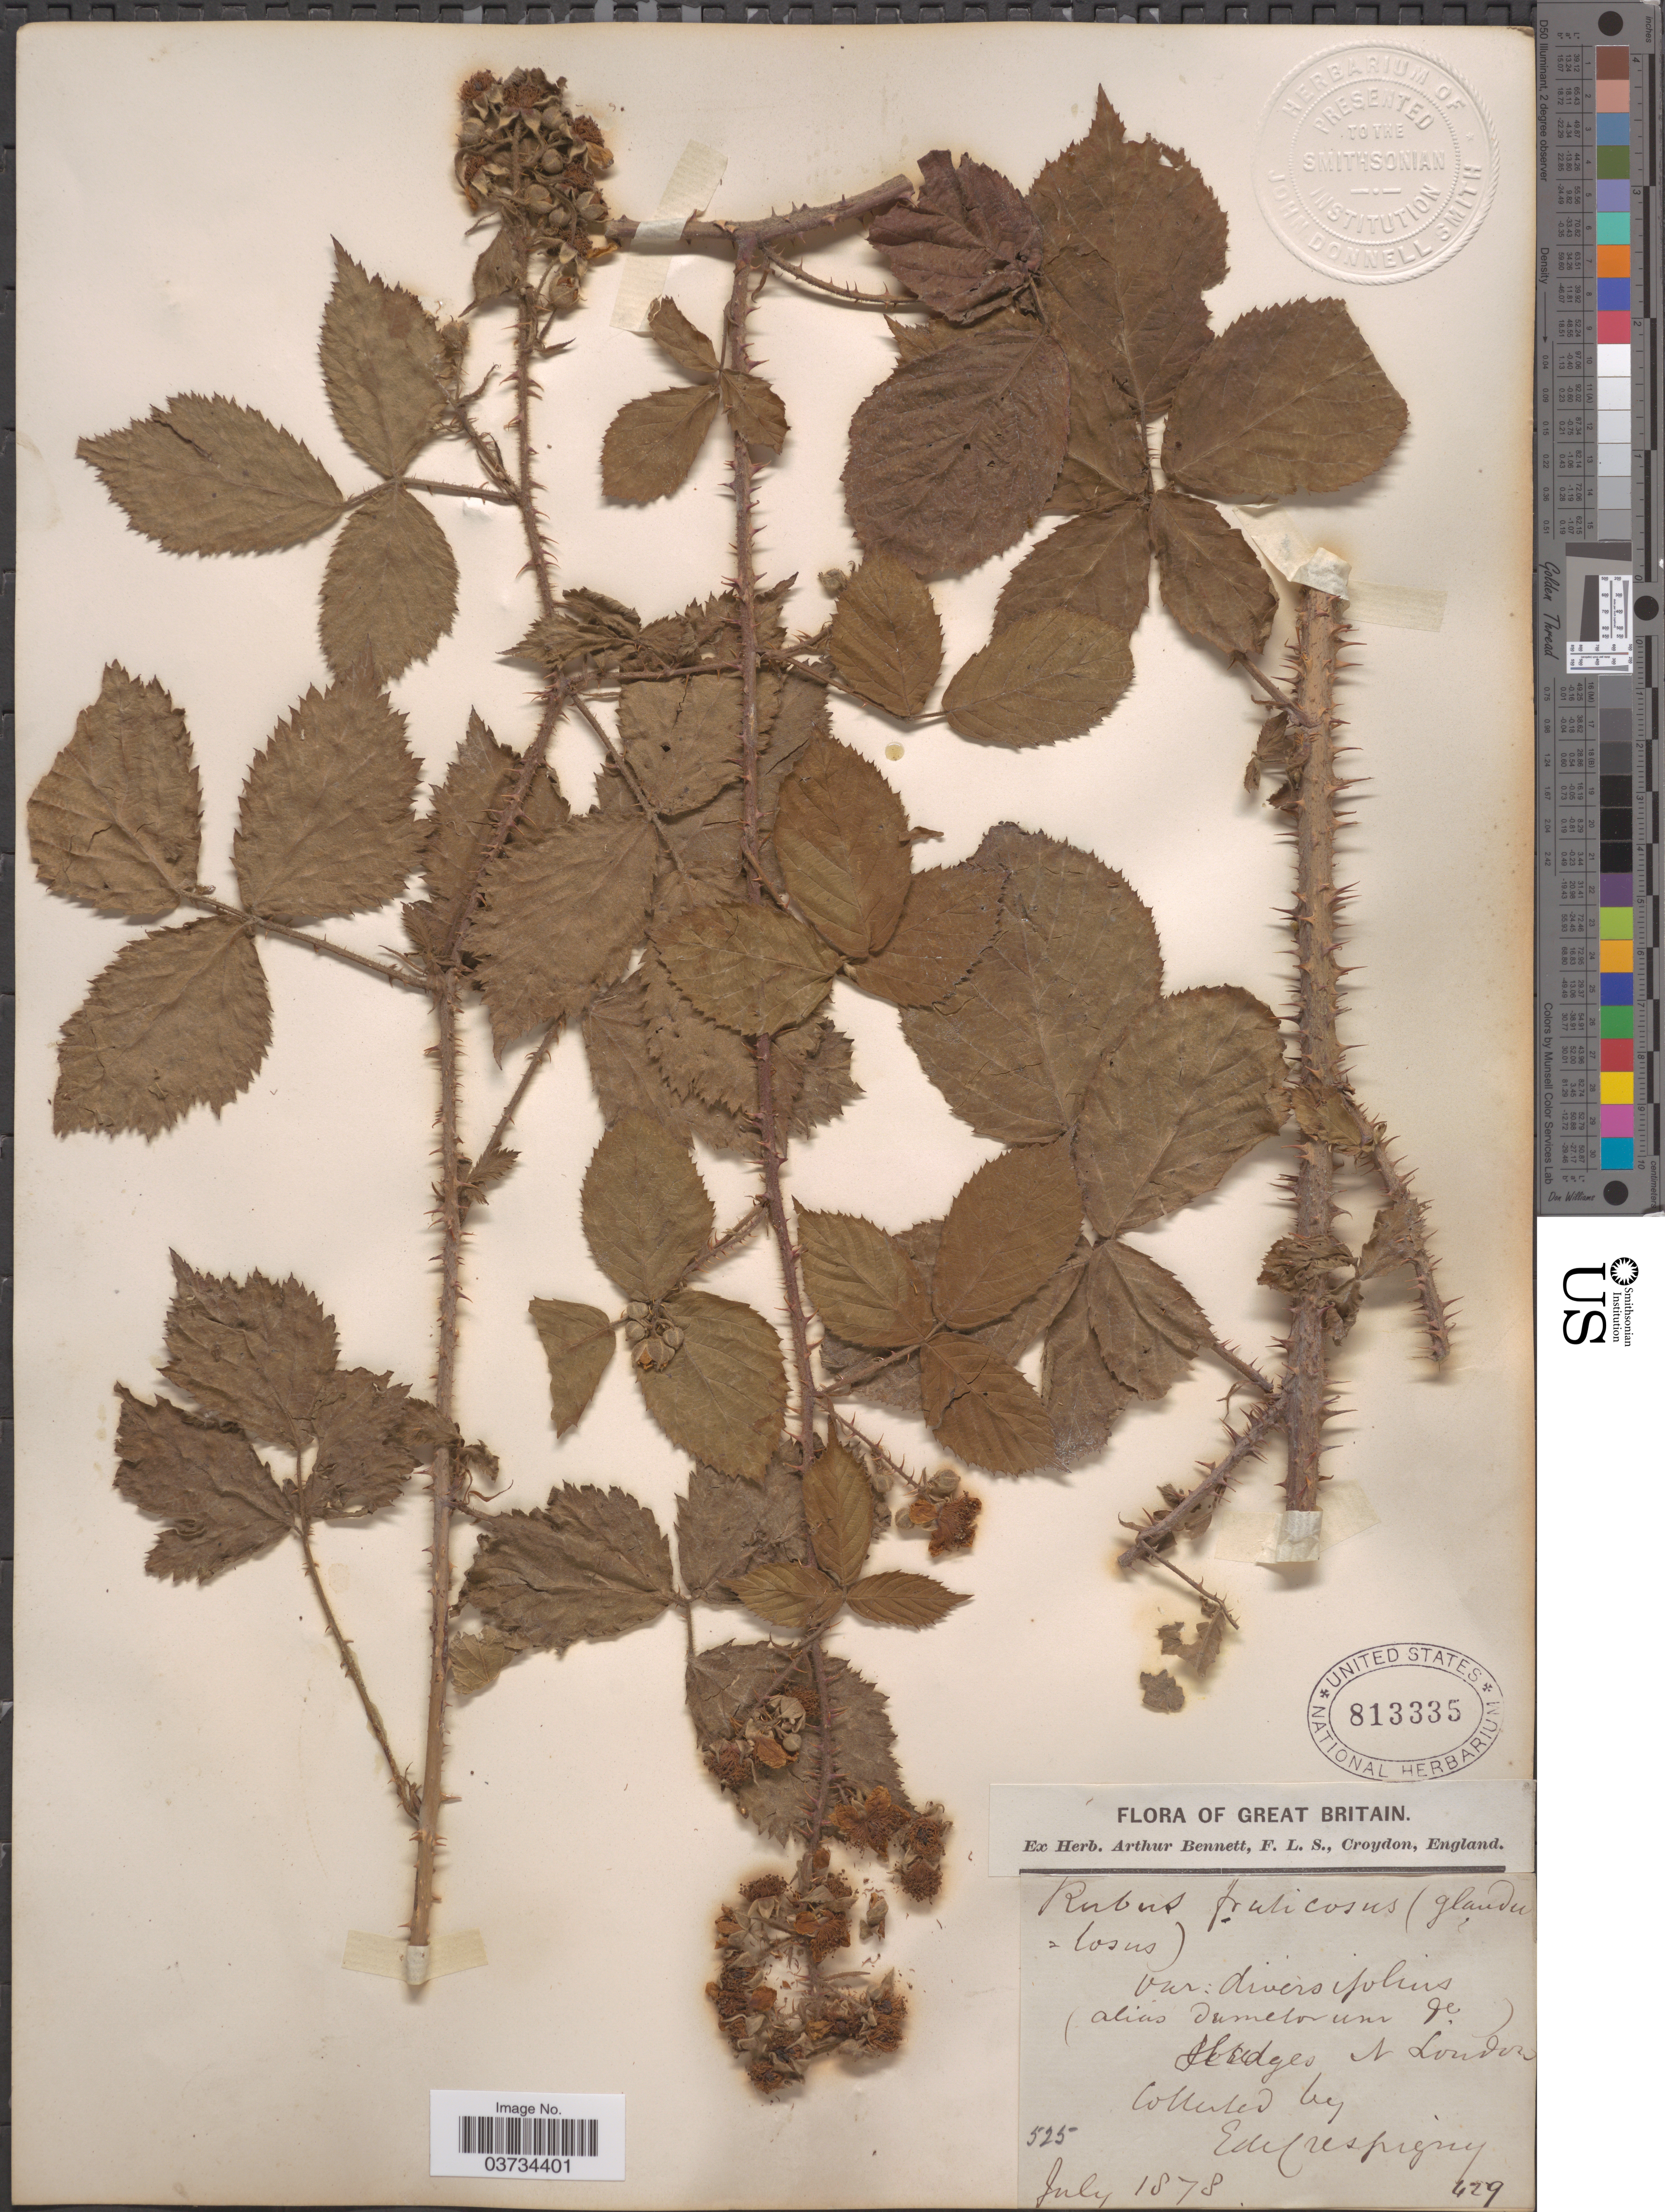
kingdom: Plantae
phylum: Tracheophyta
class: Magnoliopsida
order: Rosales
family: Rosaceae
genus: Rubus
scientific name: Rubus fruticosus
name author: L.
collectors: E. de Crespigny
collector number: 525/429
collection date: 1878-07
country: United Kingdom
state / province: England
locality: Great Britain. Hedges N London.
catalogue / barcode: US 813335